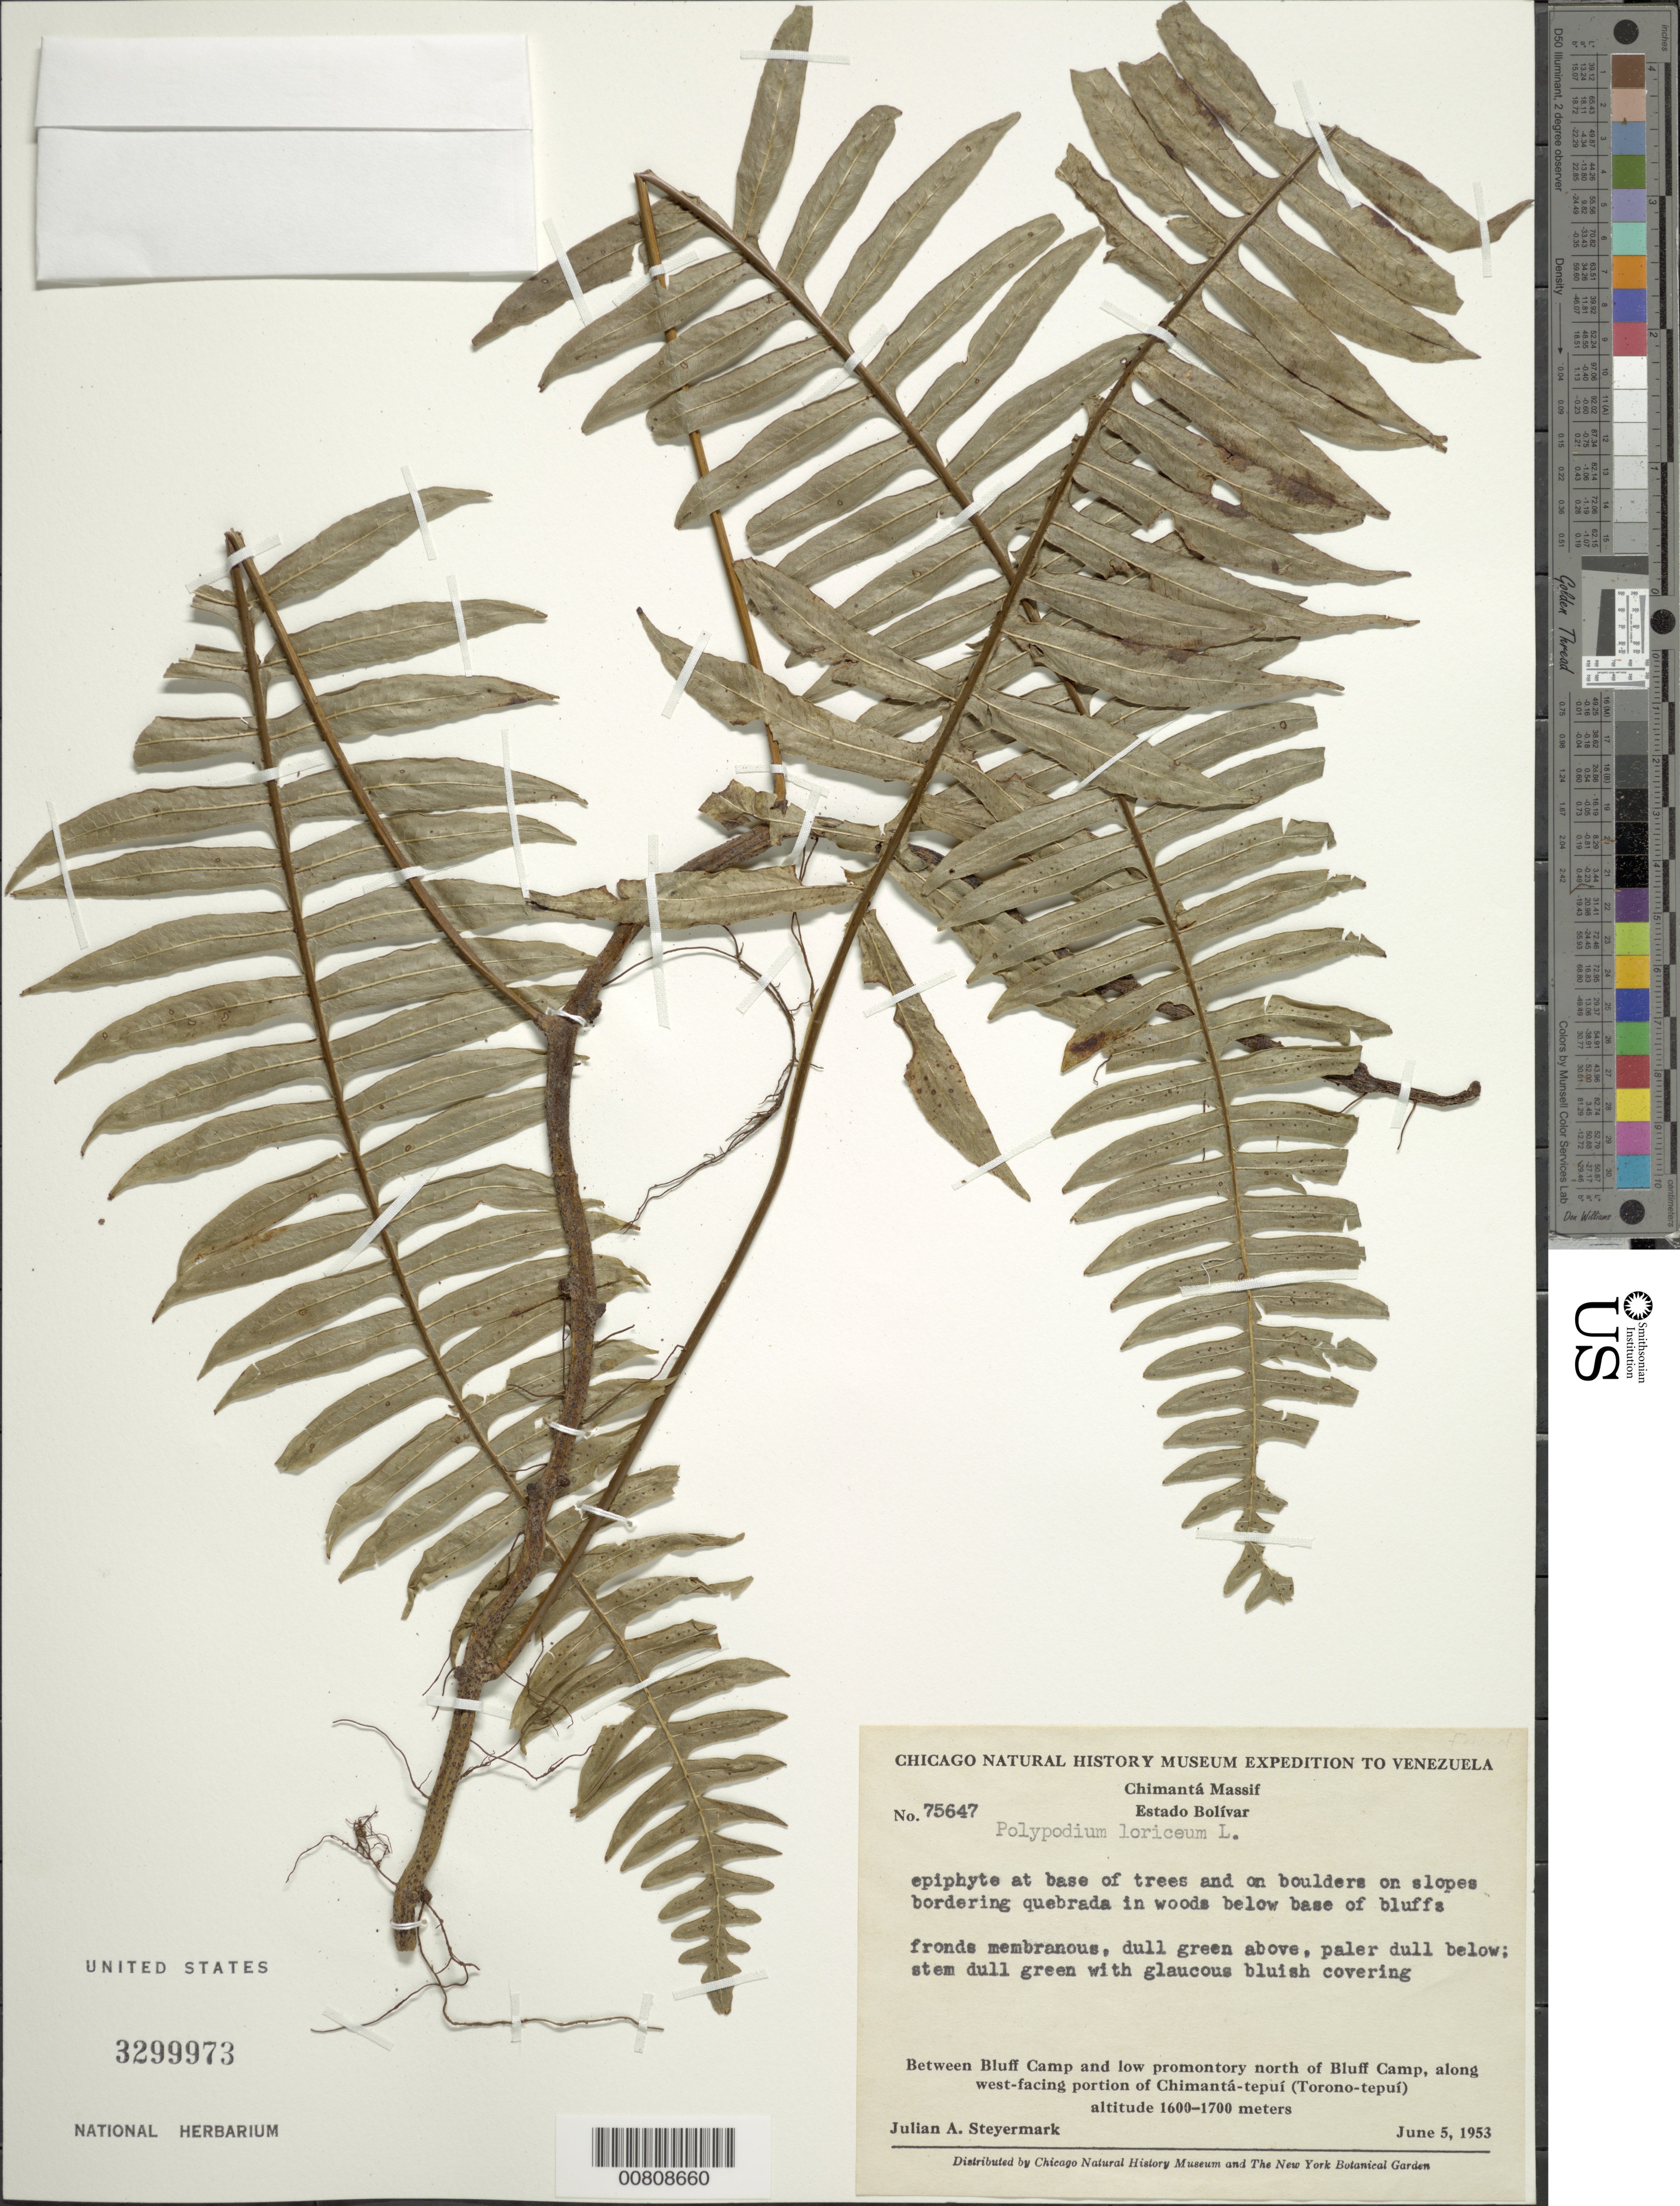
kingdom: Plantae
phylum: Tracheophyta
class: Polypodiopsida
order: Polypodiales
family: Polypodiaceae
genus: Serpocaulon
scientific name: Serpocaulon loriceum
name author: (L.) A.R. Sm.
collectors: J. Steyermark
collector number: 75647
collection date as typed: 5-Jun-53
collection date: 1953-06-05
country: Venezuela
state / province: Bolívar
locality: Chimantá-tepuí (Torono-tepuí), Bluff Camp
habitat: Base of trees and on boulders on slopes bordering quebrada in woods below base of bluffs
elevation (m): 1600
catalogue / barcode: US 3299973